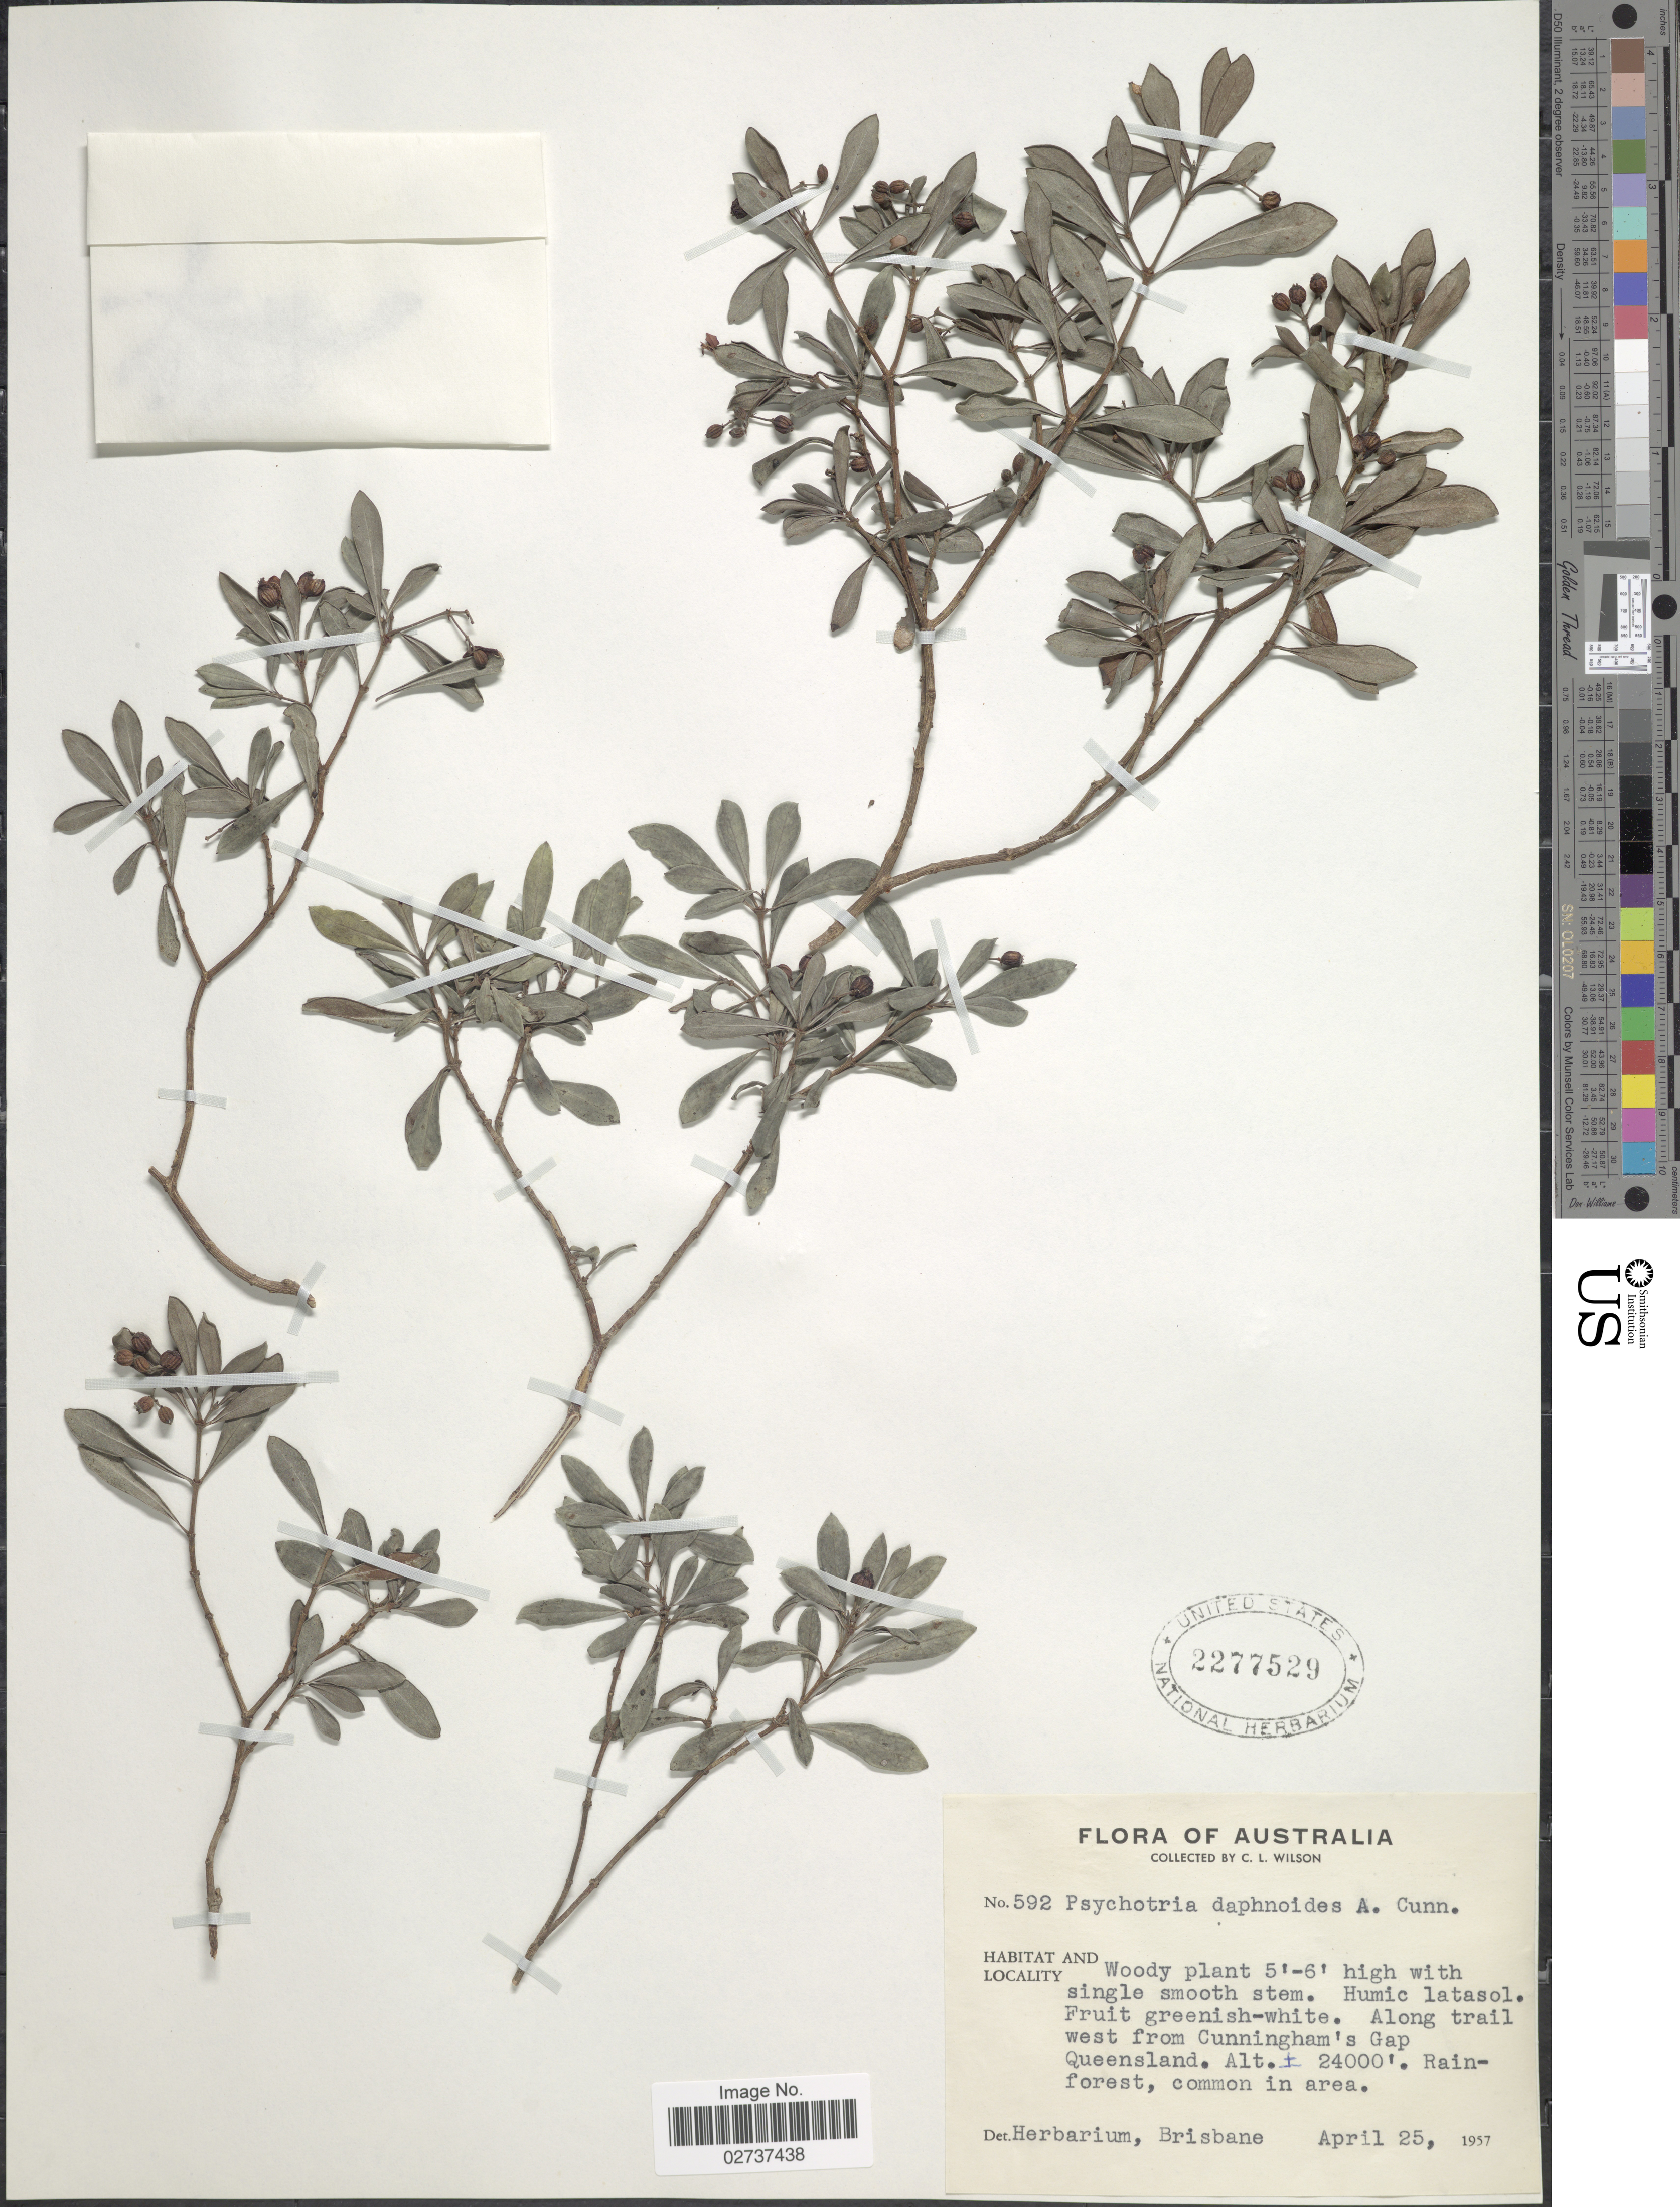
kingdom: Plantae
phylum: Tracheophyta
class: Magnoliopsida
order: Gentianales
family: Rubiaceae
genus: Psychotria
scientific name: Psychotria daphnoides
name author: A. Cunn. ex Hook.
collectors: C. L. Wilson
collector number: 592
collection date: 1957-04-24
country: Australia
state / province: Queensland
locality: Along trail west from Cunningham's Gap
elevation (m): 7315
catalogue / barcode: US 2277529